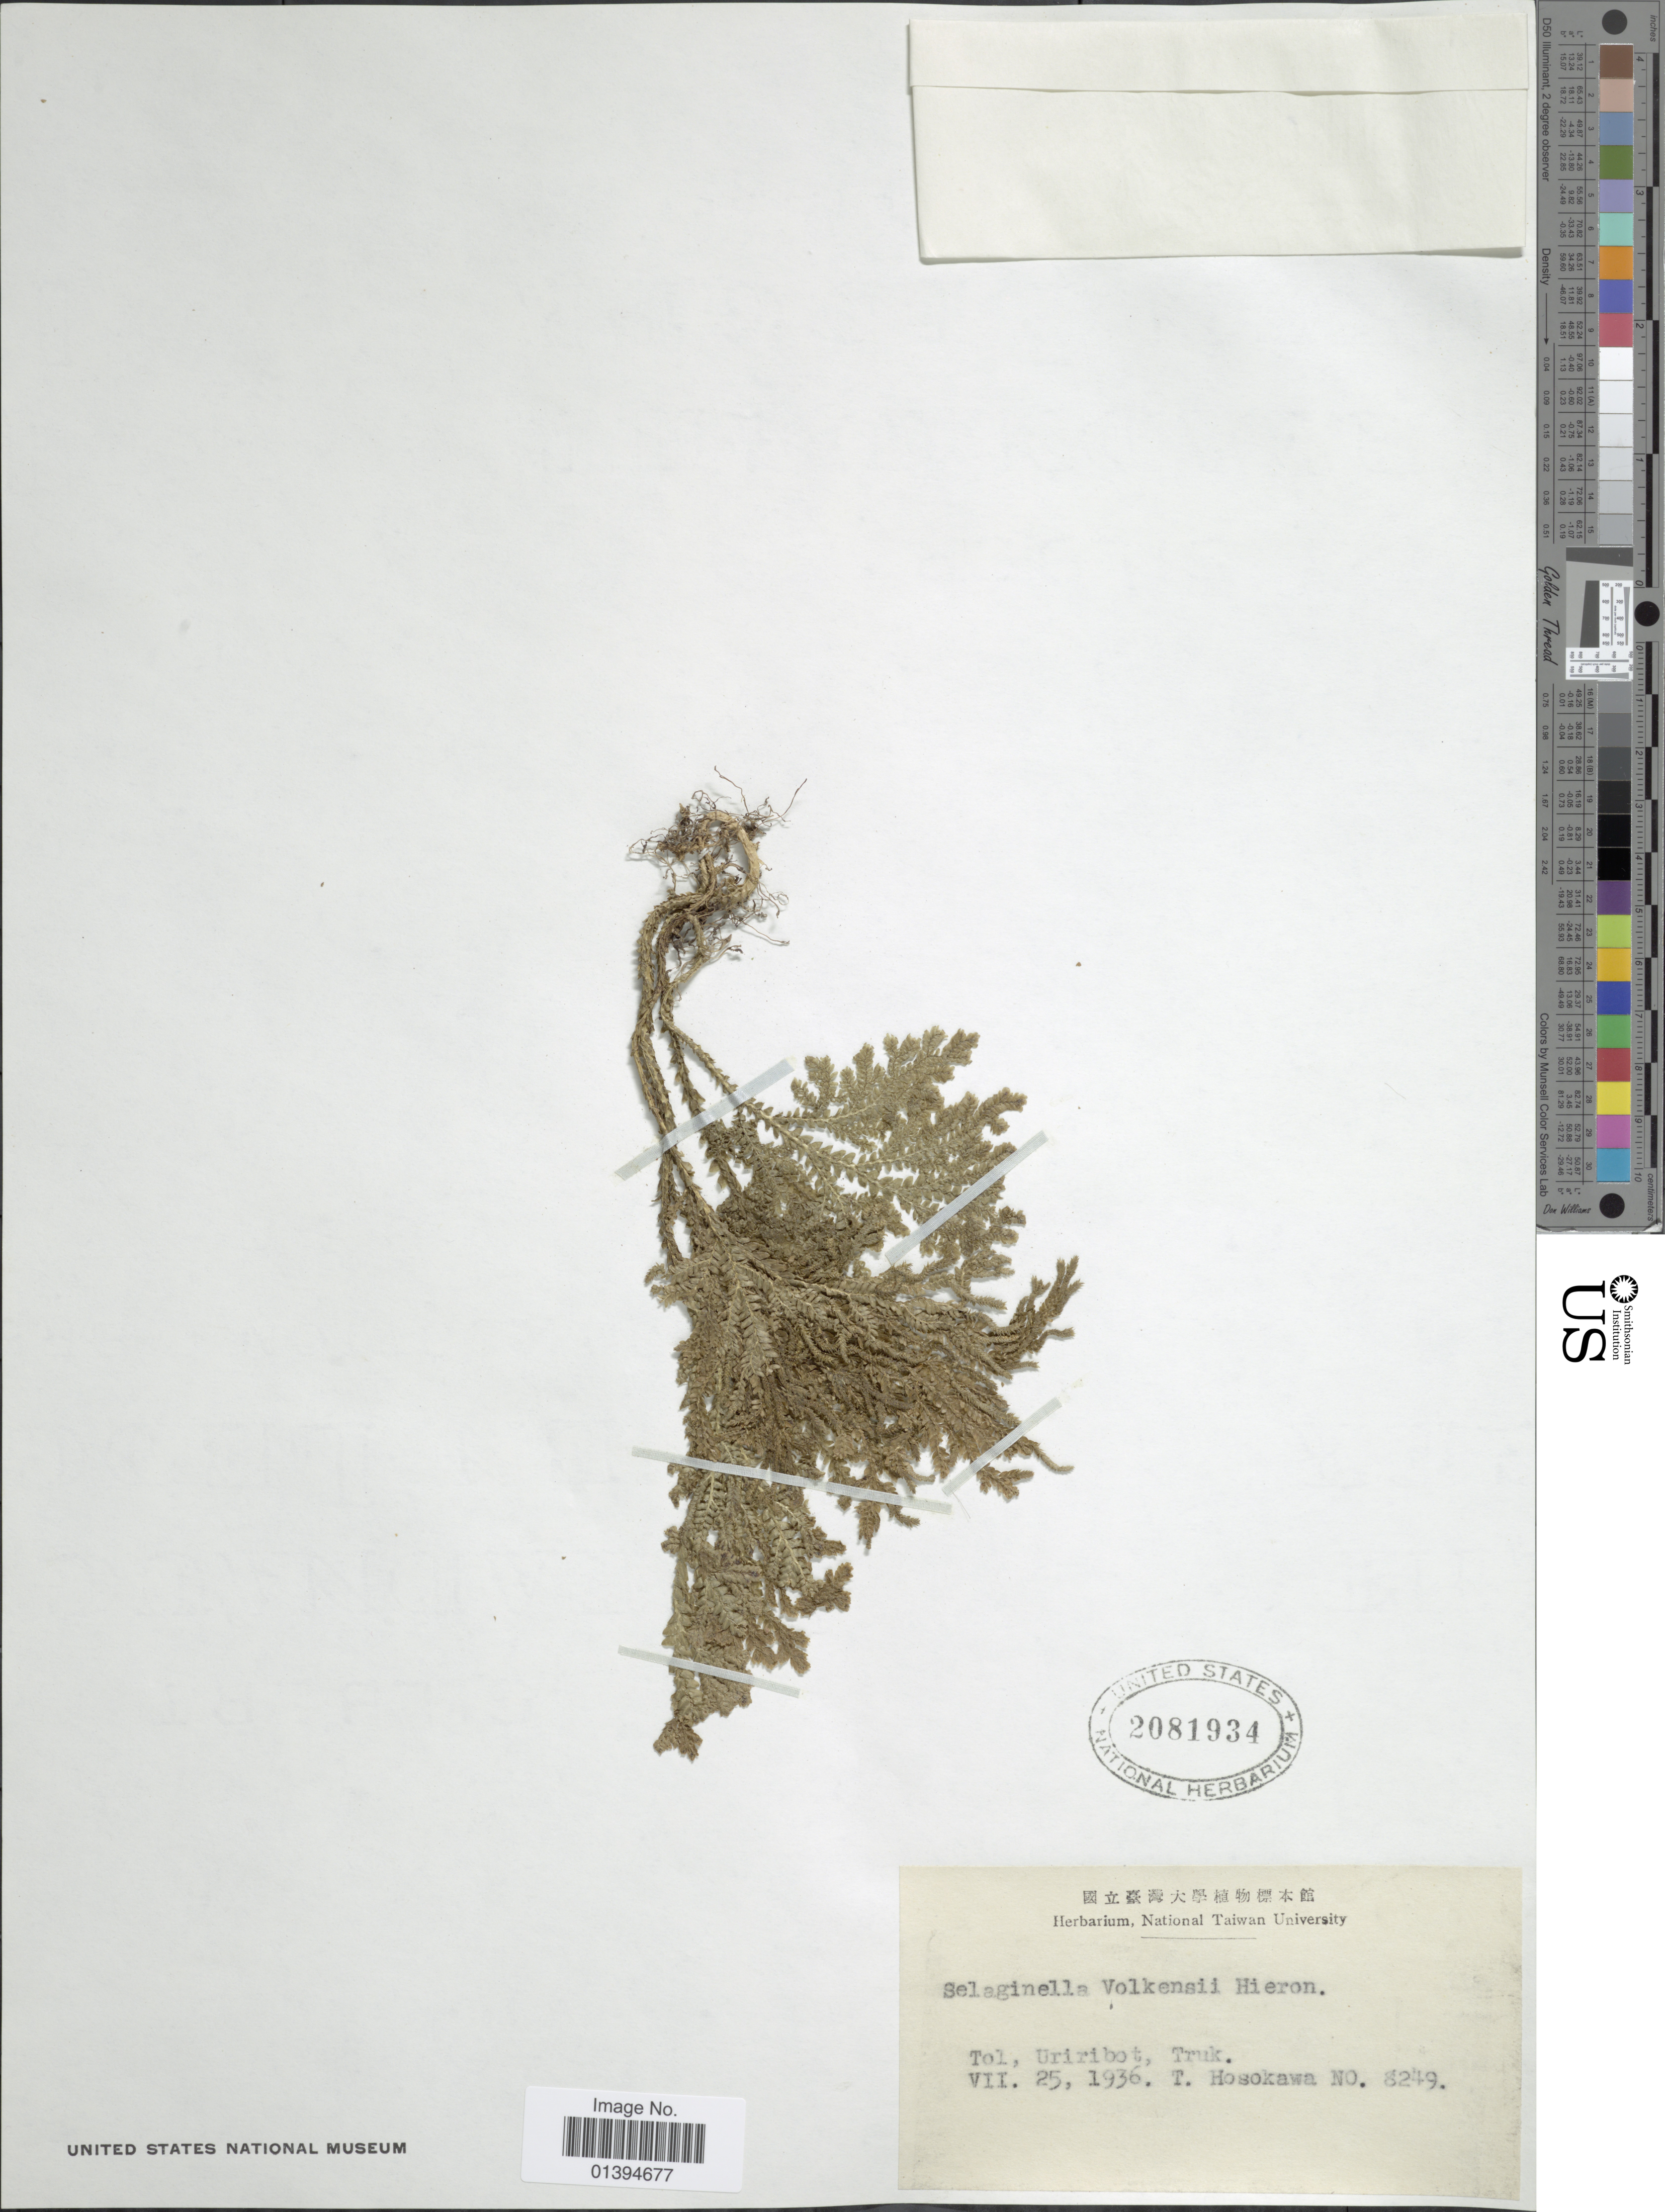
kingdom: Plantae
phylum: Tracheophyta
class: Lycopodiopsida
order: Selaginellales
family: Selaginellaceae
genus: Selaginella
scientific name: Selaginella volkensii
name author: Hieron.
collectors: T. Hosokawa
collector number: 8249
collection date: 1936-07-25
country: Micronesia, Federated States of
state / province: Truk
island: Tol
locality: Uriribot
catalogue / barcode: US 2081934